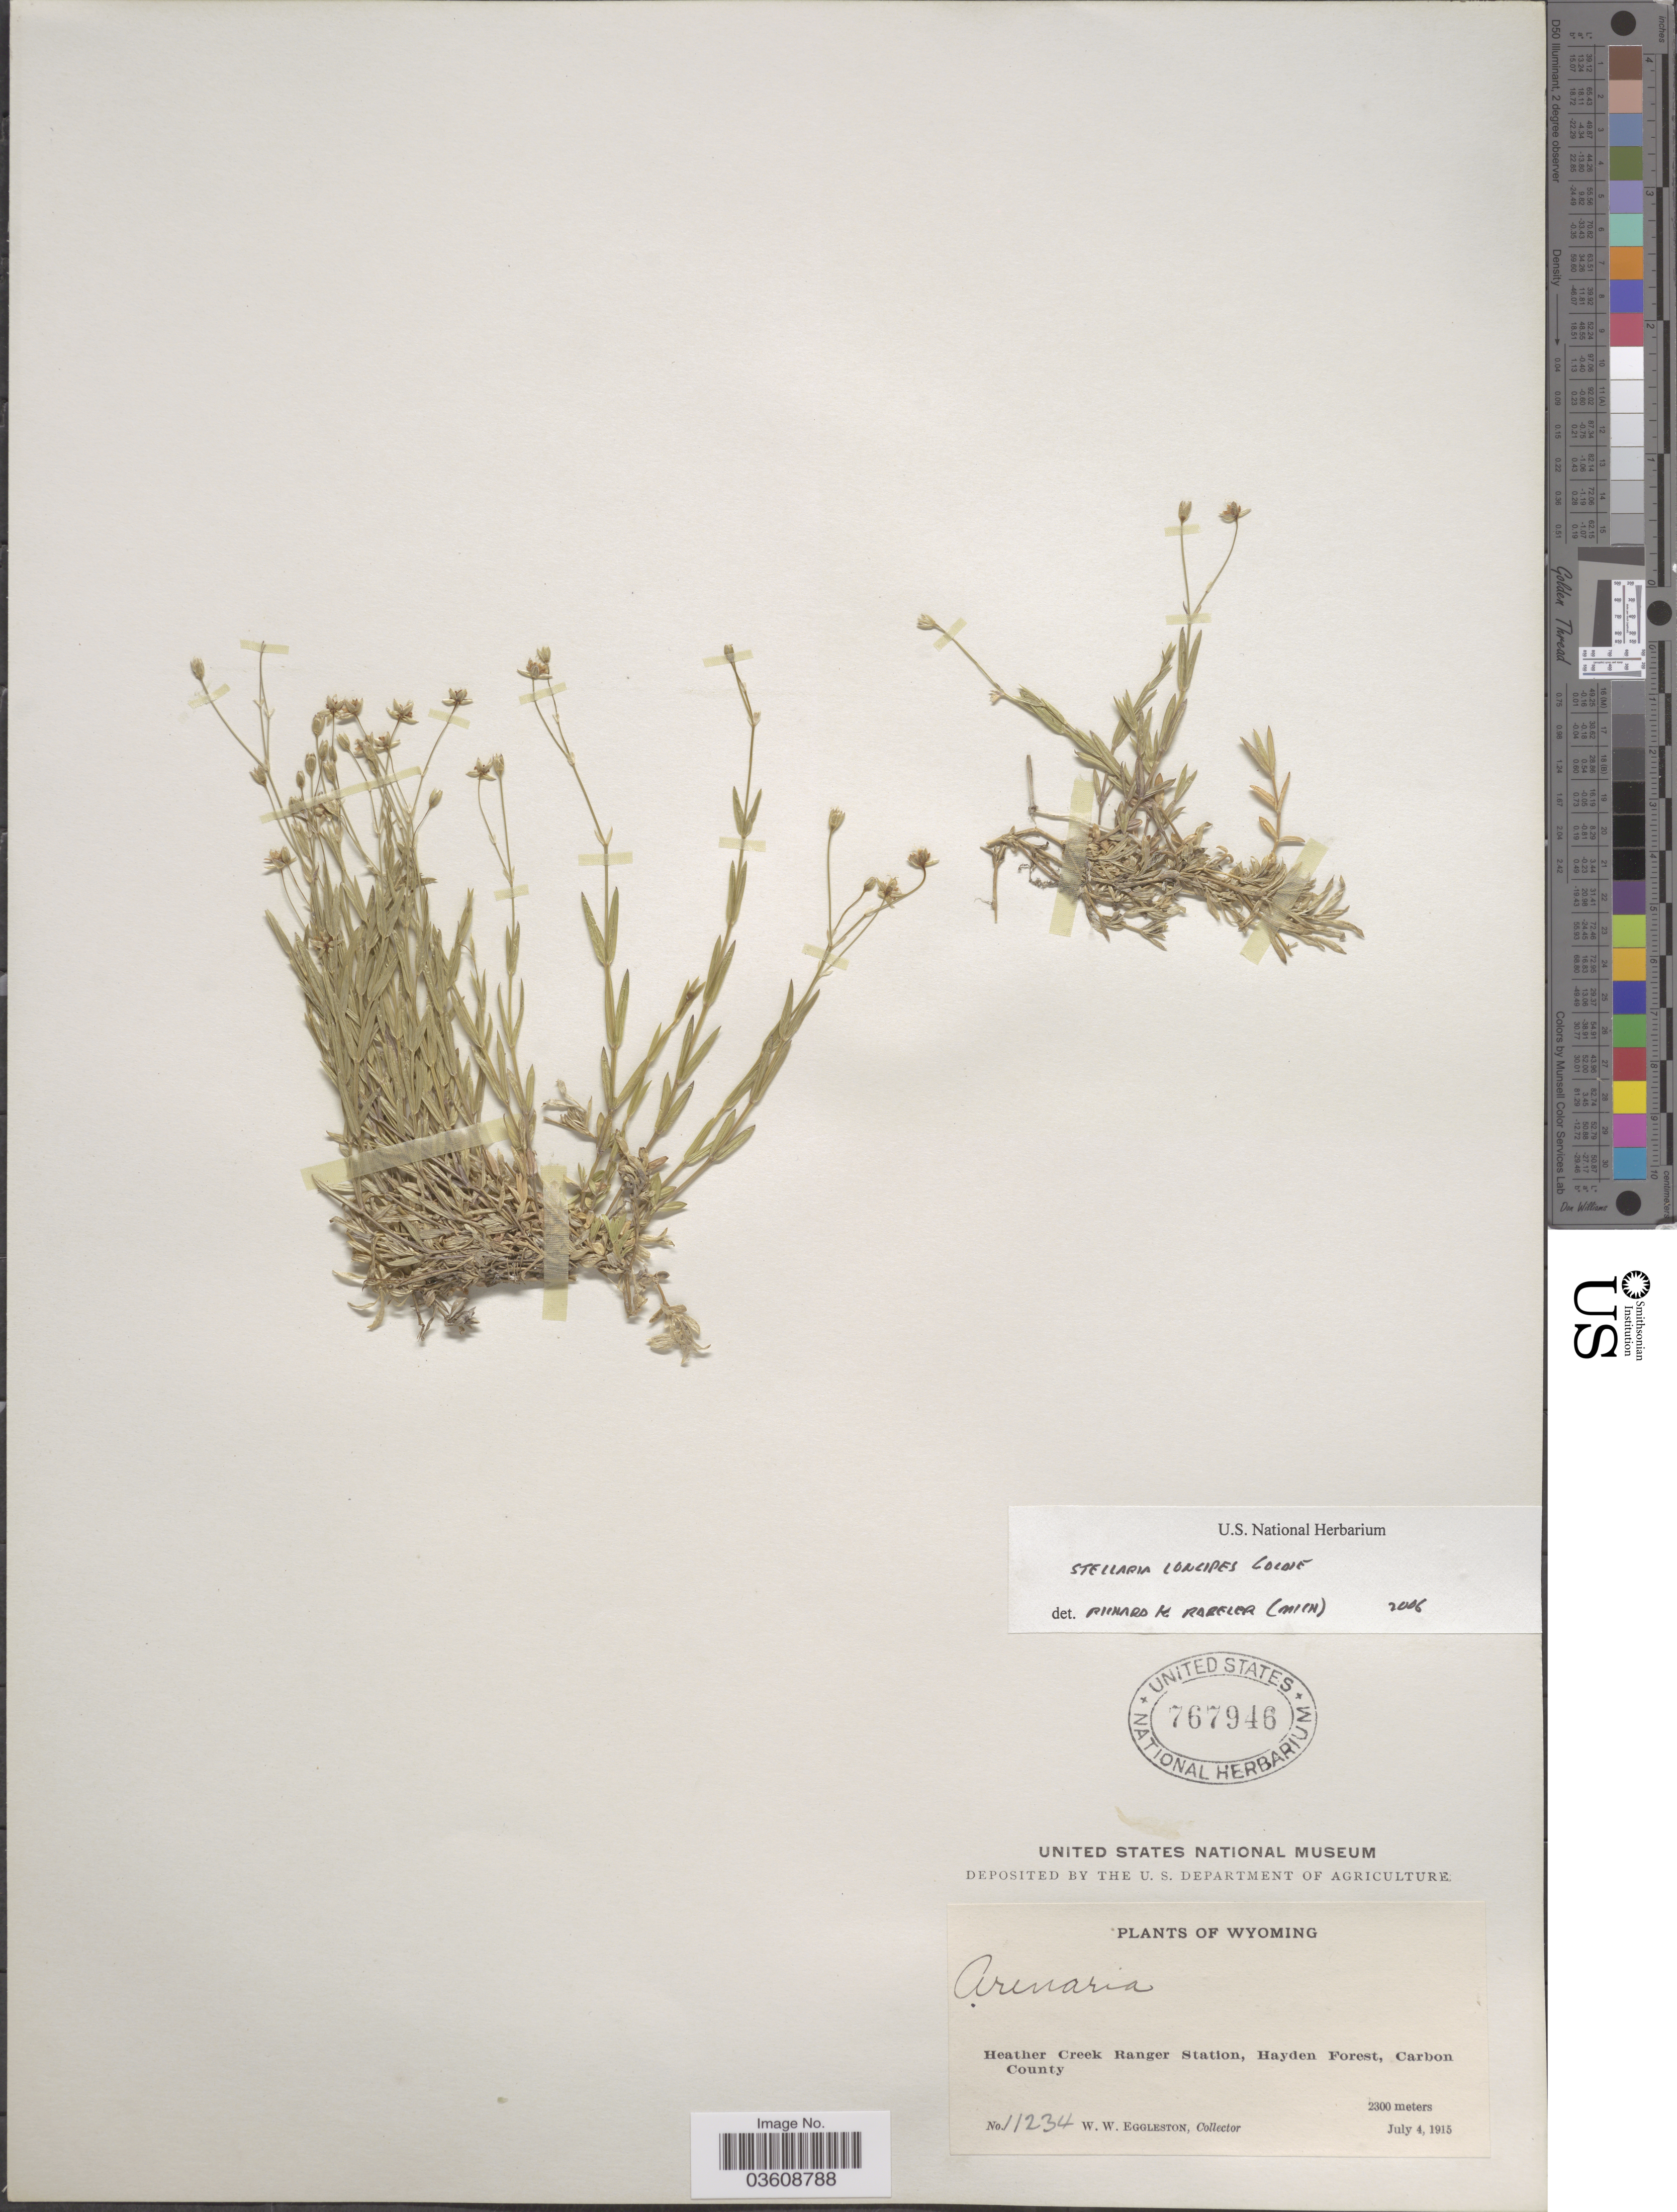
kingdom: Plantae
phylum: Tracheophyta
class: Magnoliopsida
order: Caryophyllales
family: Caryophyllaceae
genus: Stellaria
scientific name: Stellaria longipes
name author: Goldie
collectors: W. W. Eggleston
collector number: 11234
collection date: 1915-07-04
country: United States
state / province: Wyoming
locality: Heather Creek Ranger Station, Hayden Forest, Carbon County.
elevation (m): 2300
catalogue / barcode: US 767946